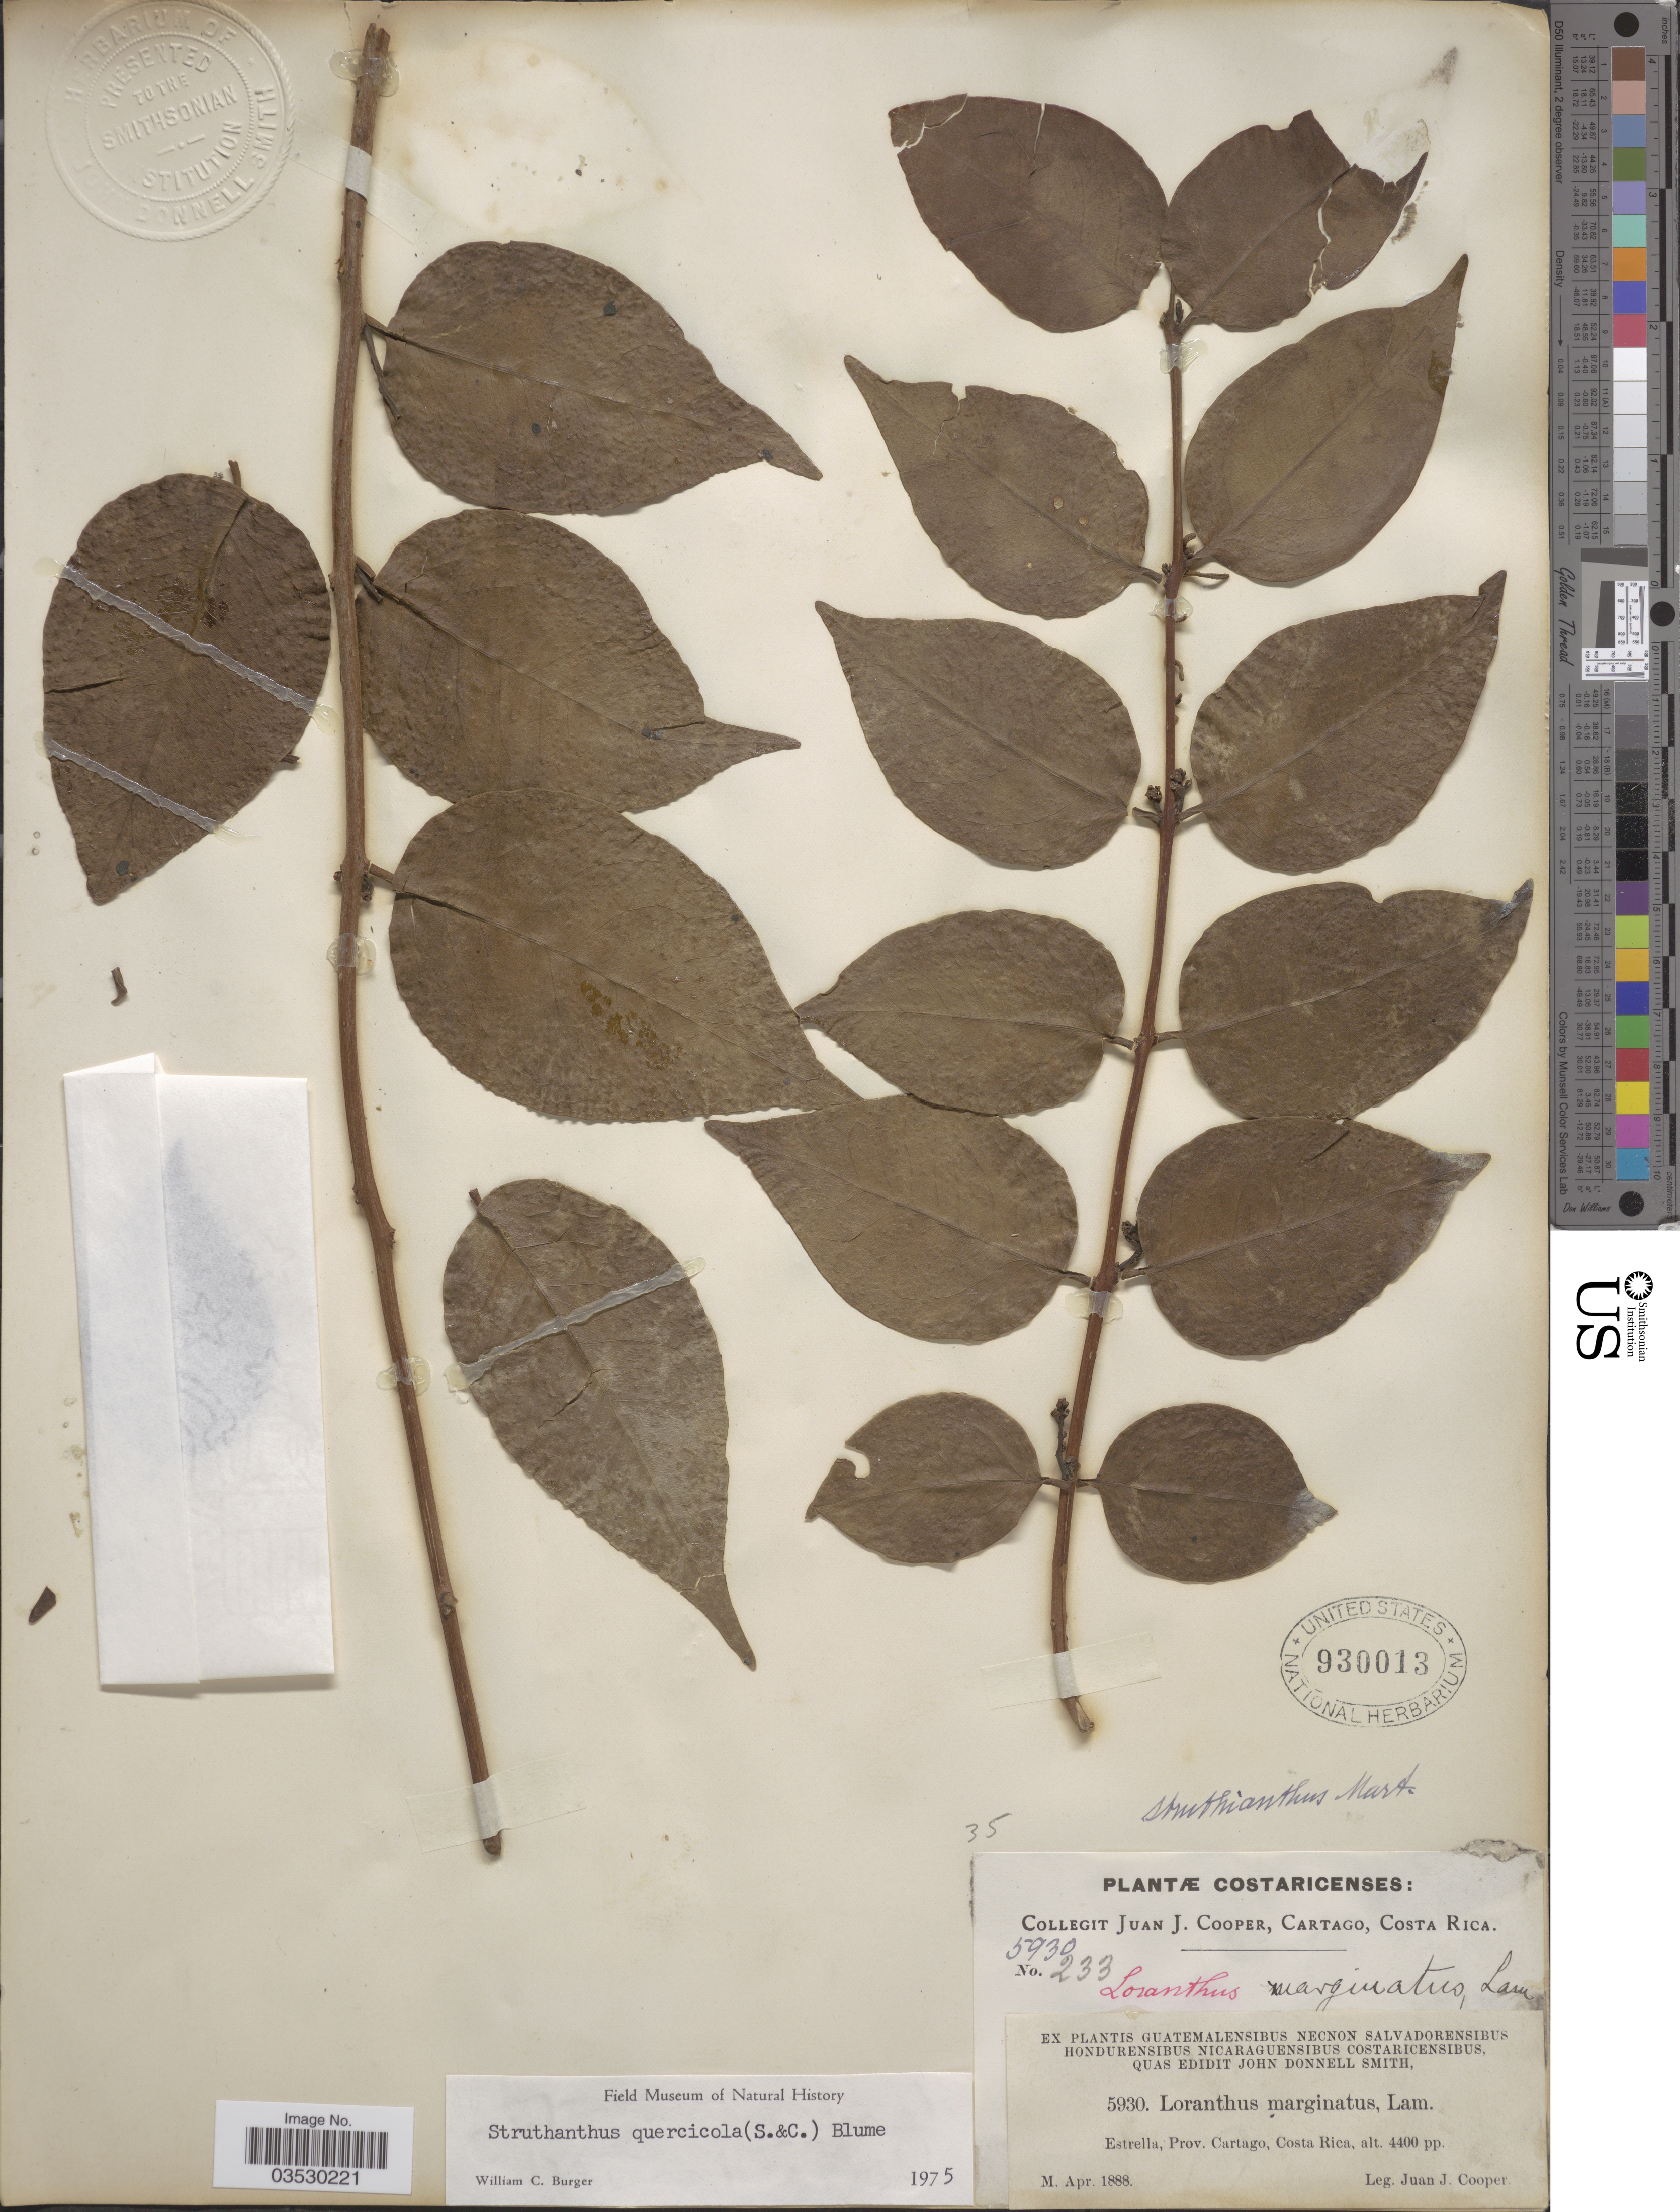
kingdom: Plantae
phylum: Tracheophyta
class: Magnoliopsida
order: Santalales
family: Loranthaceae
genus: Struthanthus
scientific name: Struthanthus quercicola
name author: (Kuijt) Cham. & Schltr.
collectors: J. J. Cooper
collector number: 5930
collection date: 1888-04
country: Costa Rica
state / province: Cartago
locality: Estrella.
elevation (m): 1341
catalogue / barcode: US 930013